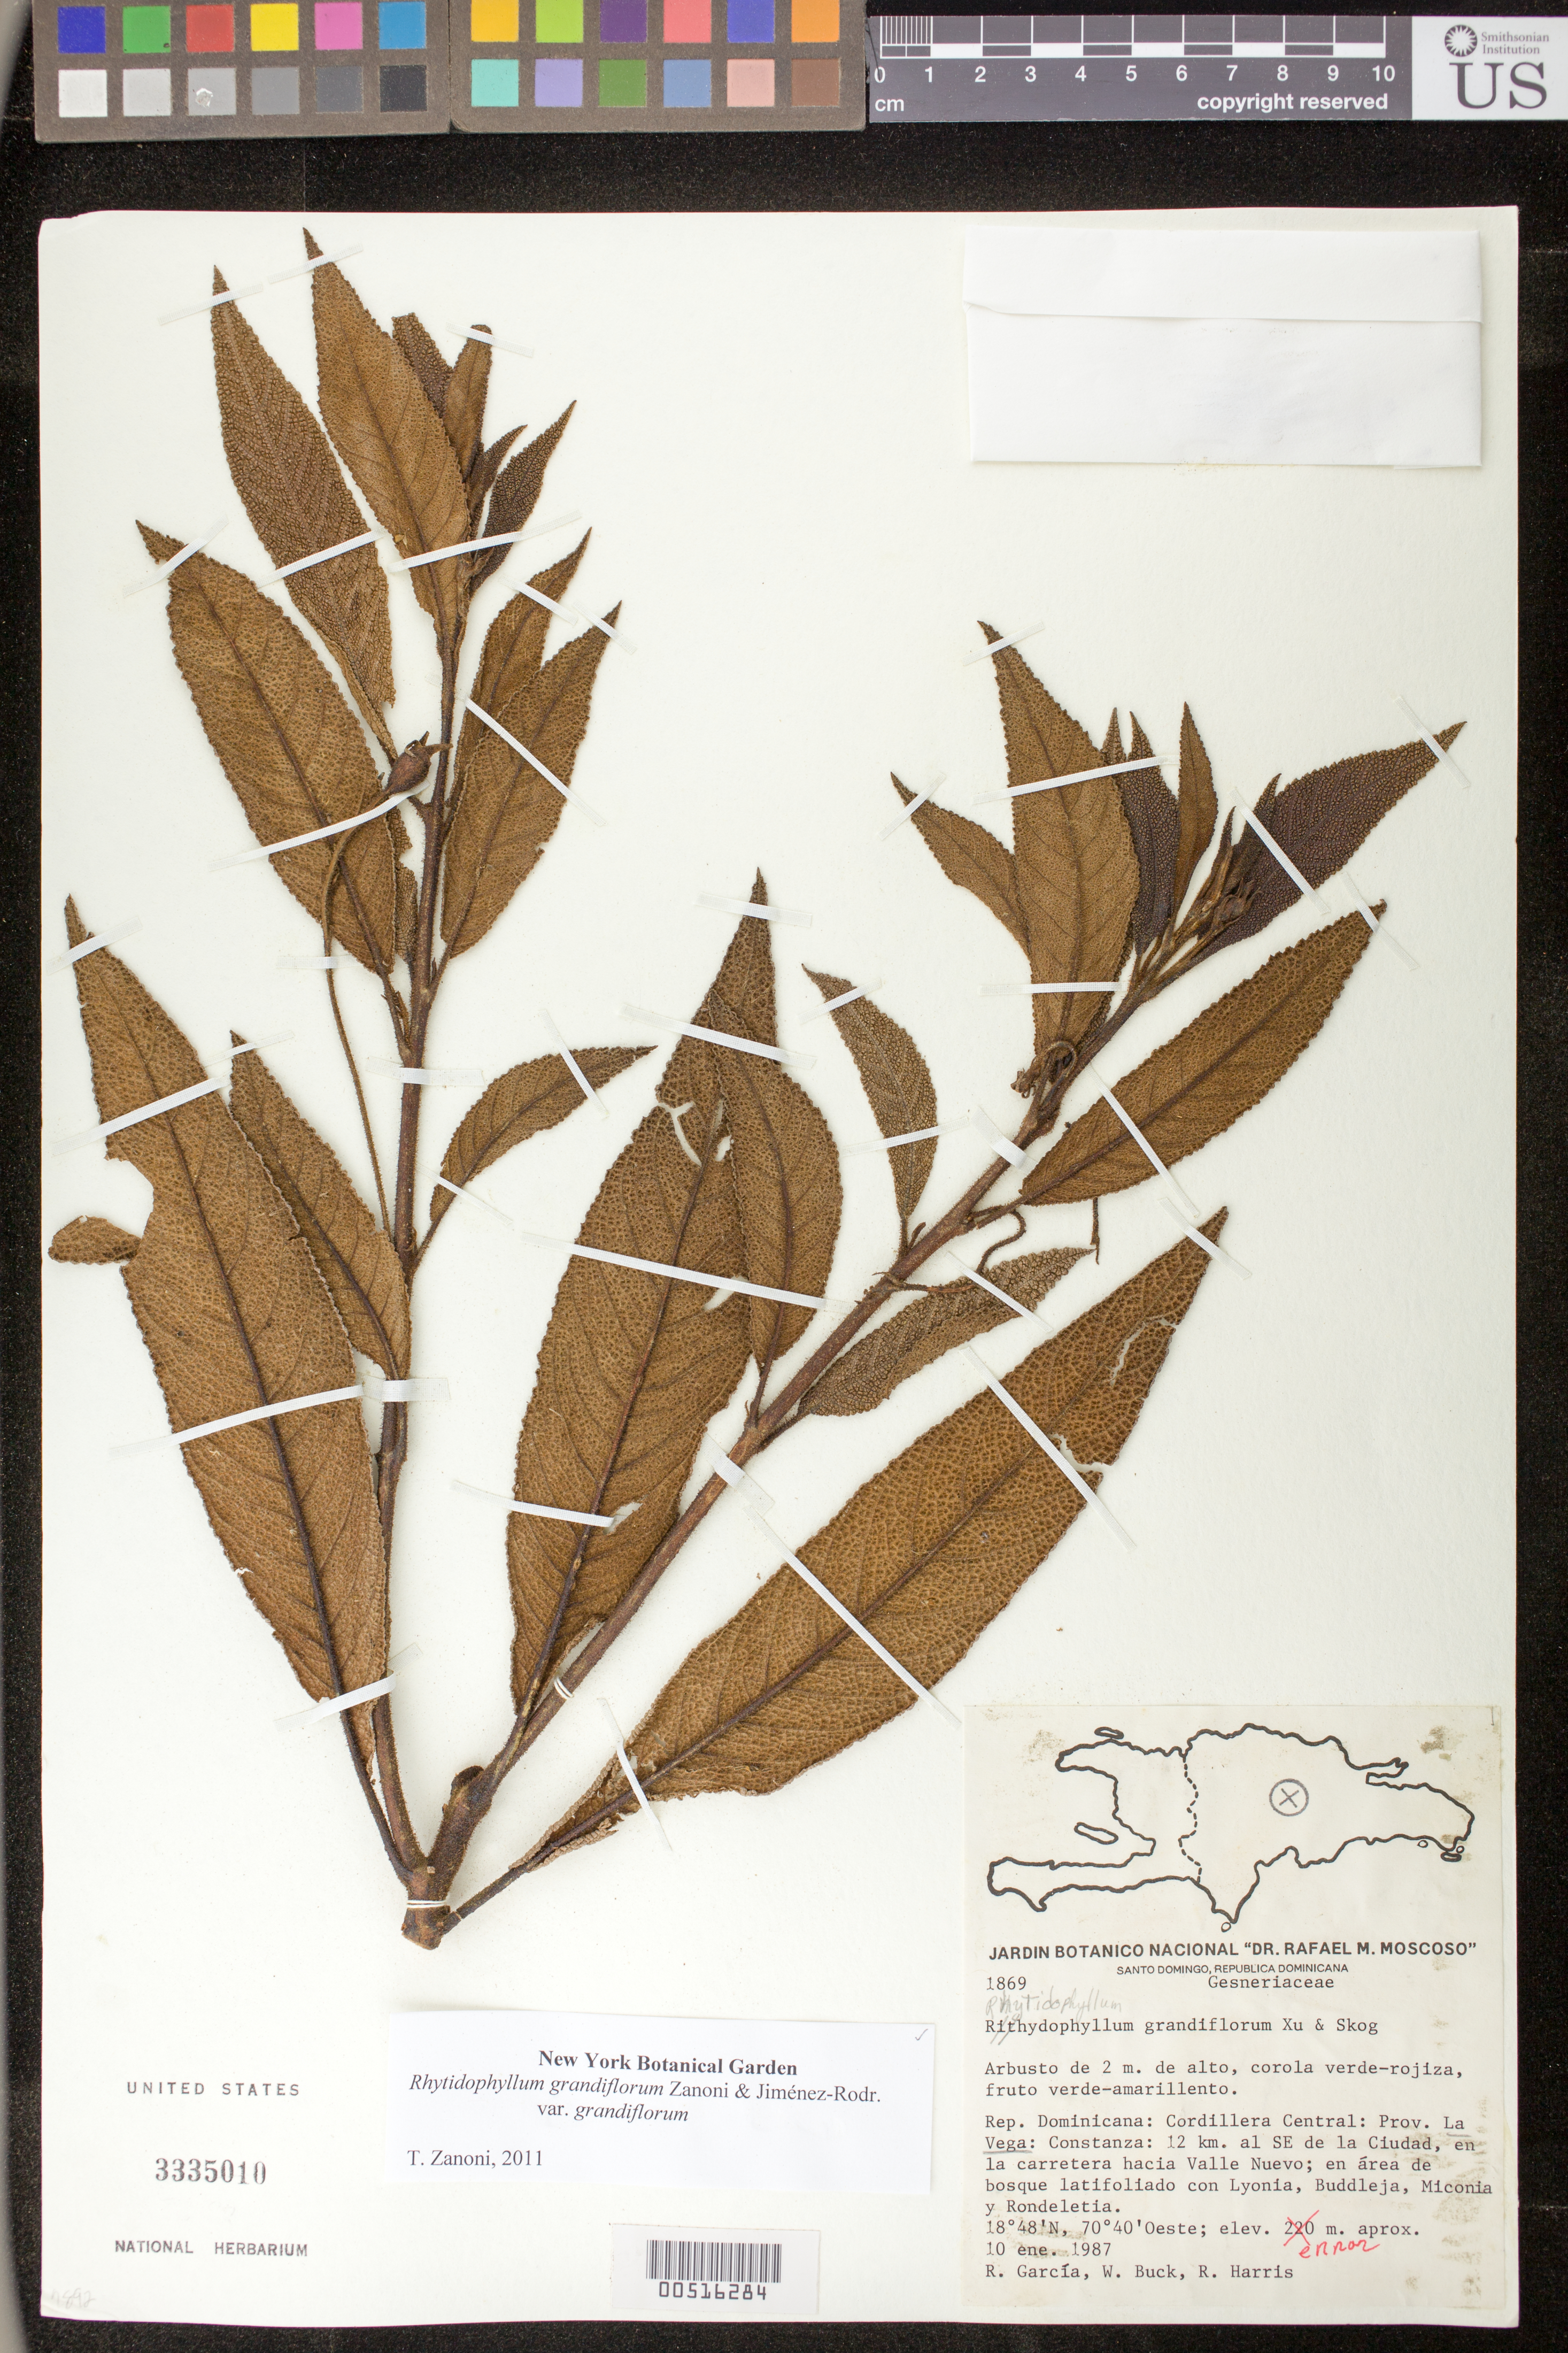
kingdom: Plantae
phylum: Tracheophyta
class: Magnoliopsida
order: Lamiales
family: Gesneriaceae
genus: Rhytidophyllum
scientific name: Rhytidophyllum grandiflorum var. grandiflorum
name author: Z.R. Xu & L.E. Skog ex Zanoni & Jiménez Rodr.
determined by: Zanoni, T. A., (NY), New York Botanical Garden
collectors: R. García, W. Buck & R. Harris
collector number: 1869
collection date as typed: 10 Jan 1987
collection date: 1987-01-10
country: Dominican Republic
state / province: La Vega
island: Hispaniola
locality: Cordillera Central: Constanza, 12 km al SE de la Ciudad, en la carretera hacia Valle Nuevo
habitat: En área de bosque latifoliado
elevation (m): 220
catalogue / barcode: US 3335010